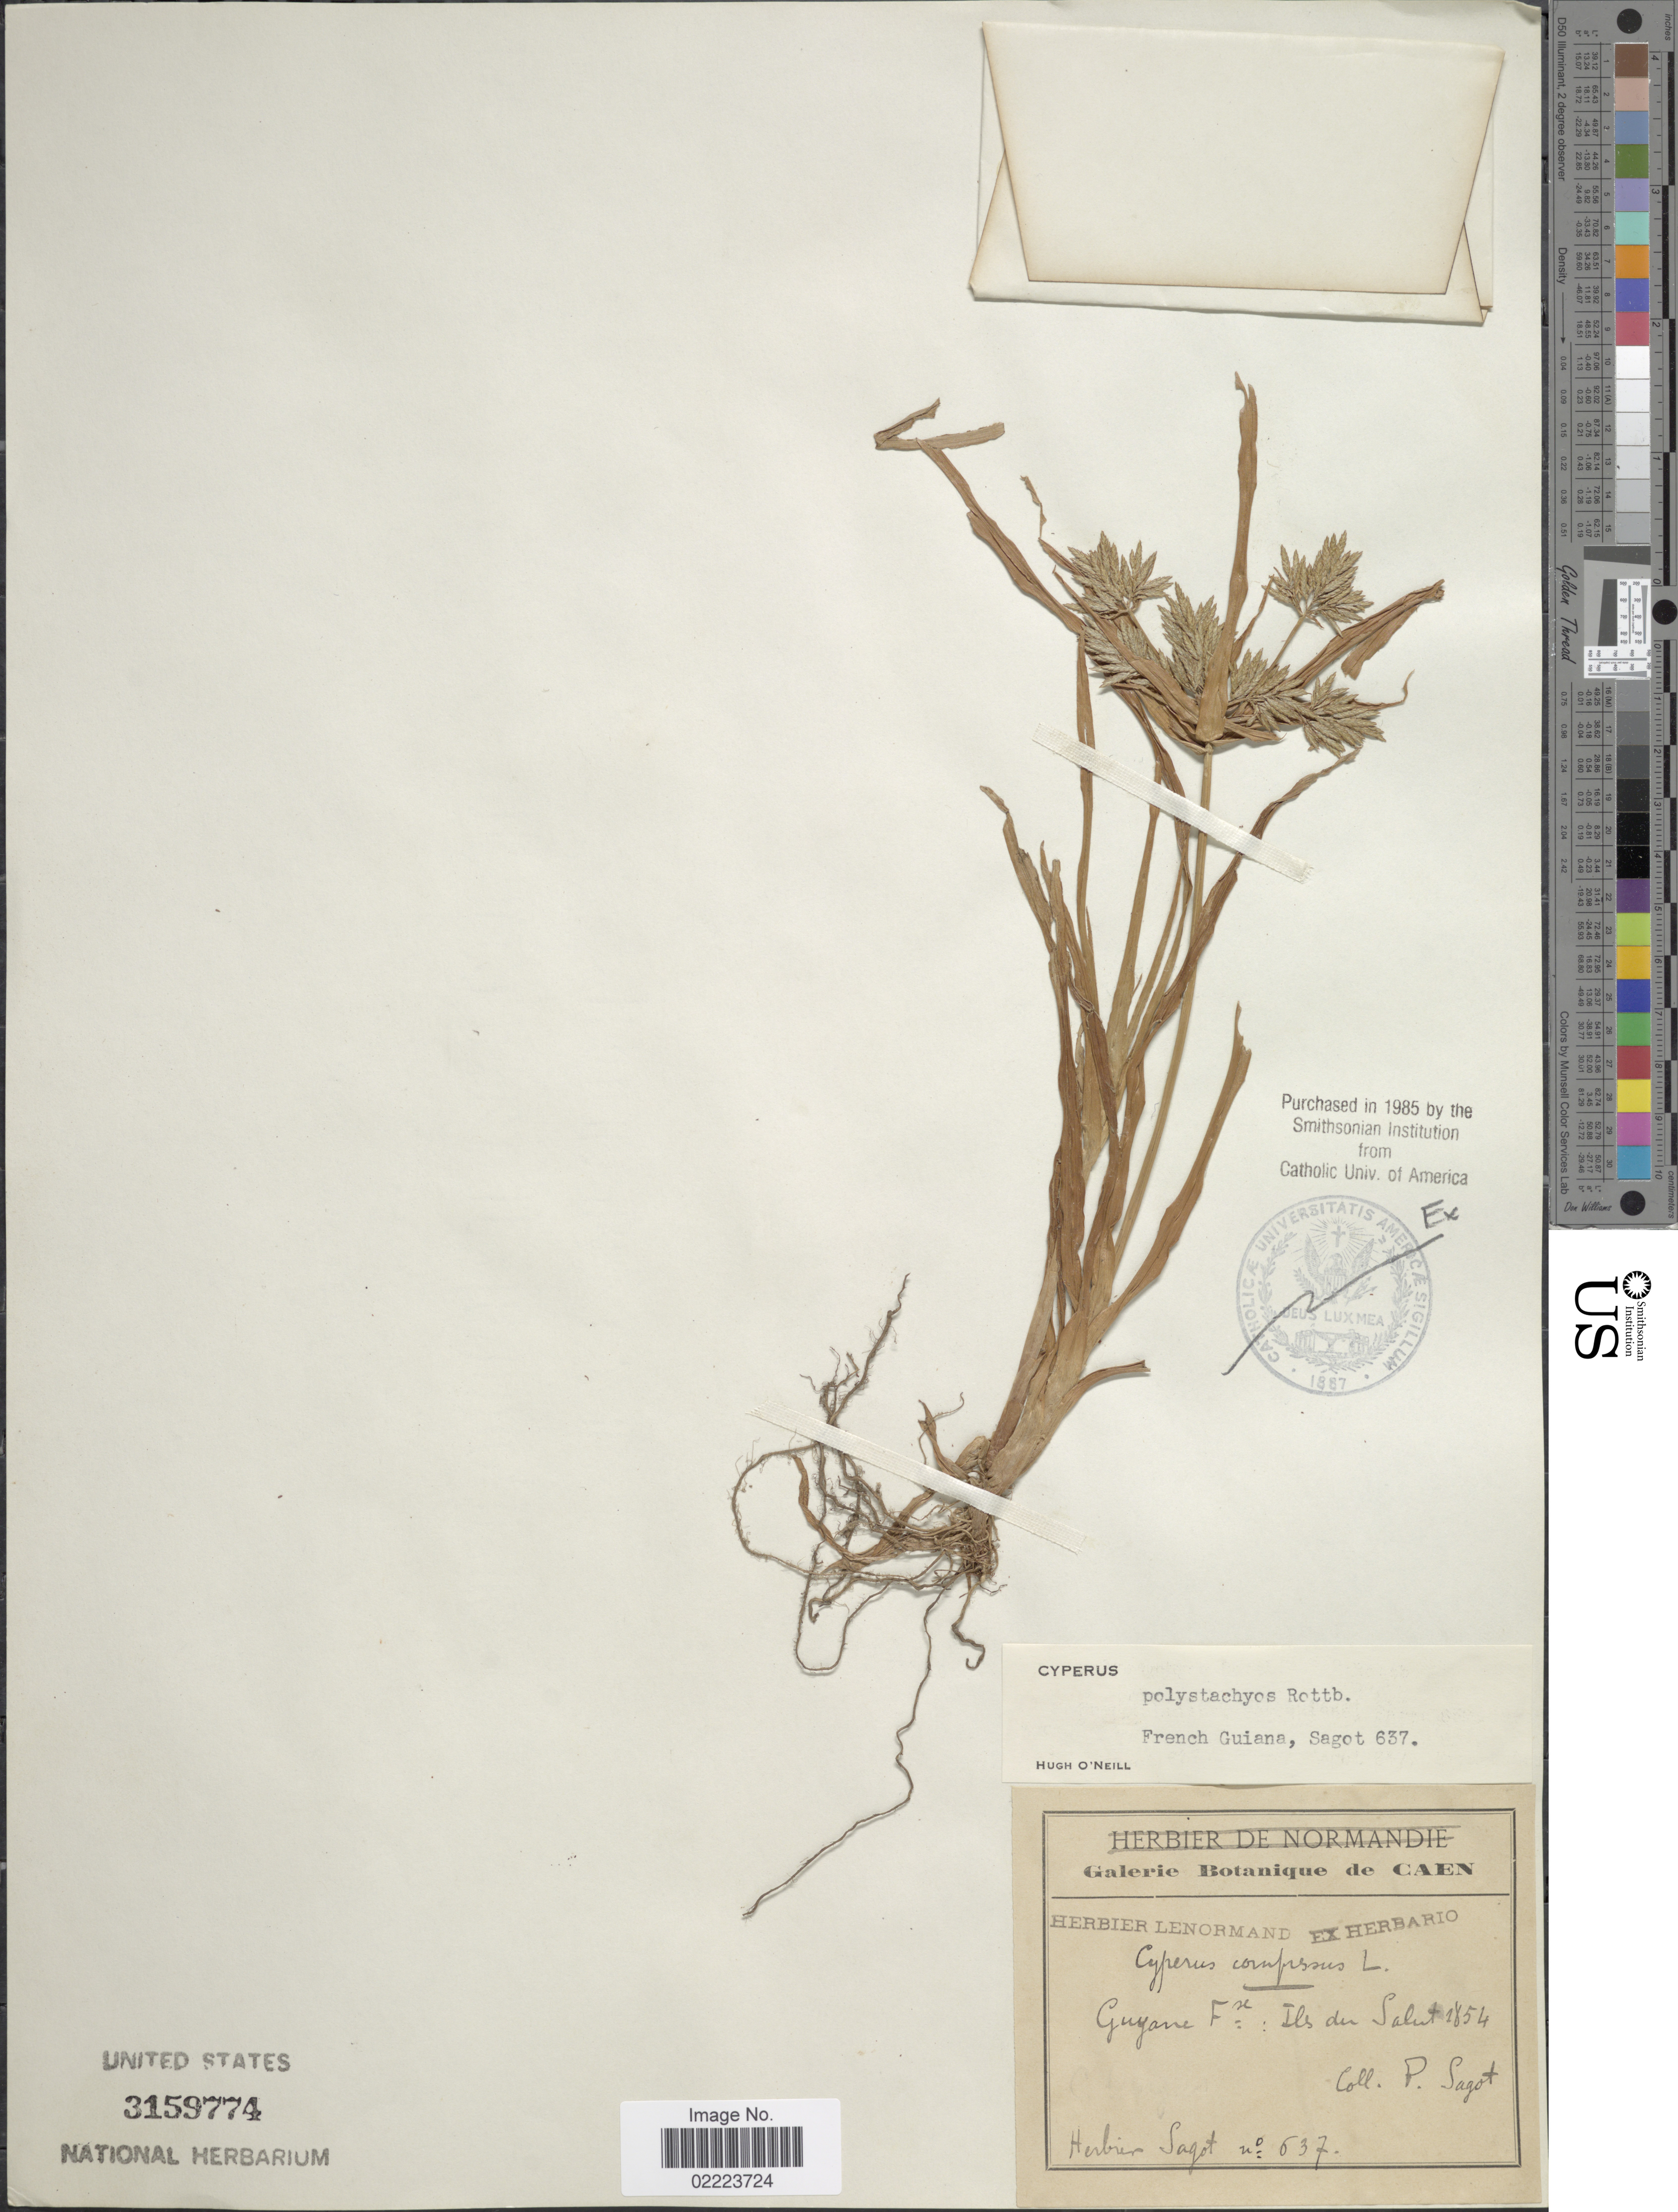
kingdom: Plantae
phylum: Tracheophyta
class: Liliopsida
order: Poales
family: Cyperaceae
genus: Cyperus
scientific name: Cyperus polystachyos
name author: Rottb.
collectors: P. A. Sagot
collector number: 637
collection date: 1854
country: Guyana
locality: Guyane Fse. Ils der Salut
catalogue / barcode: US 3159774